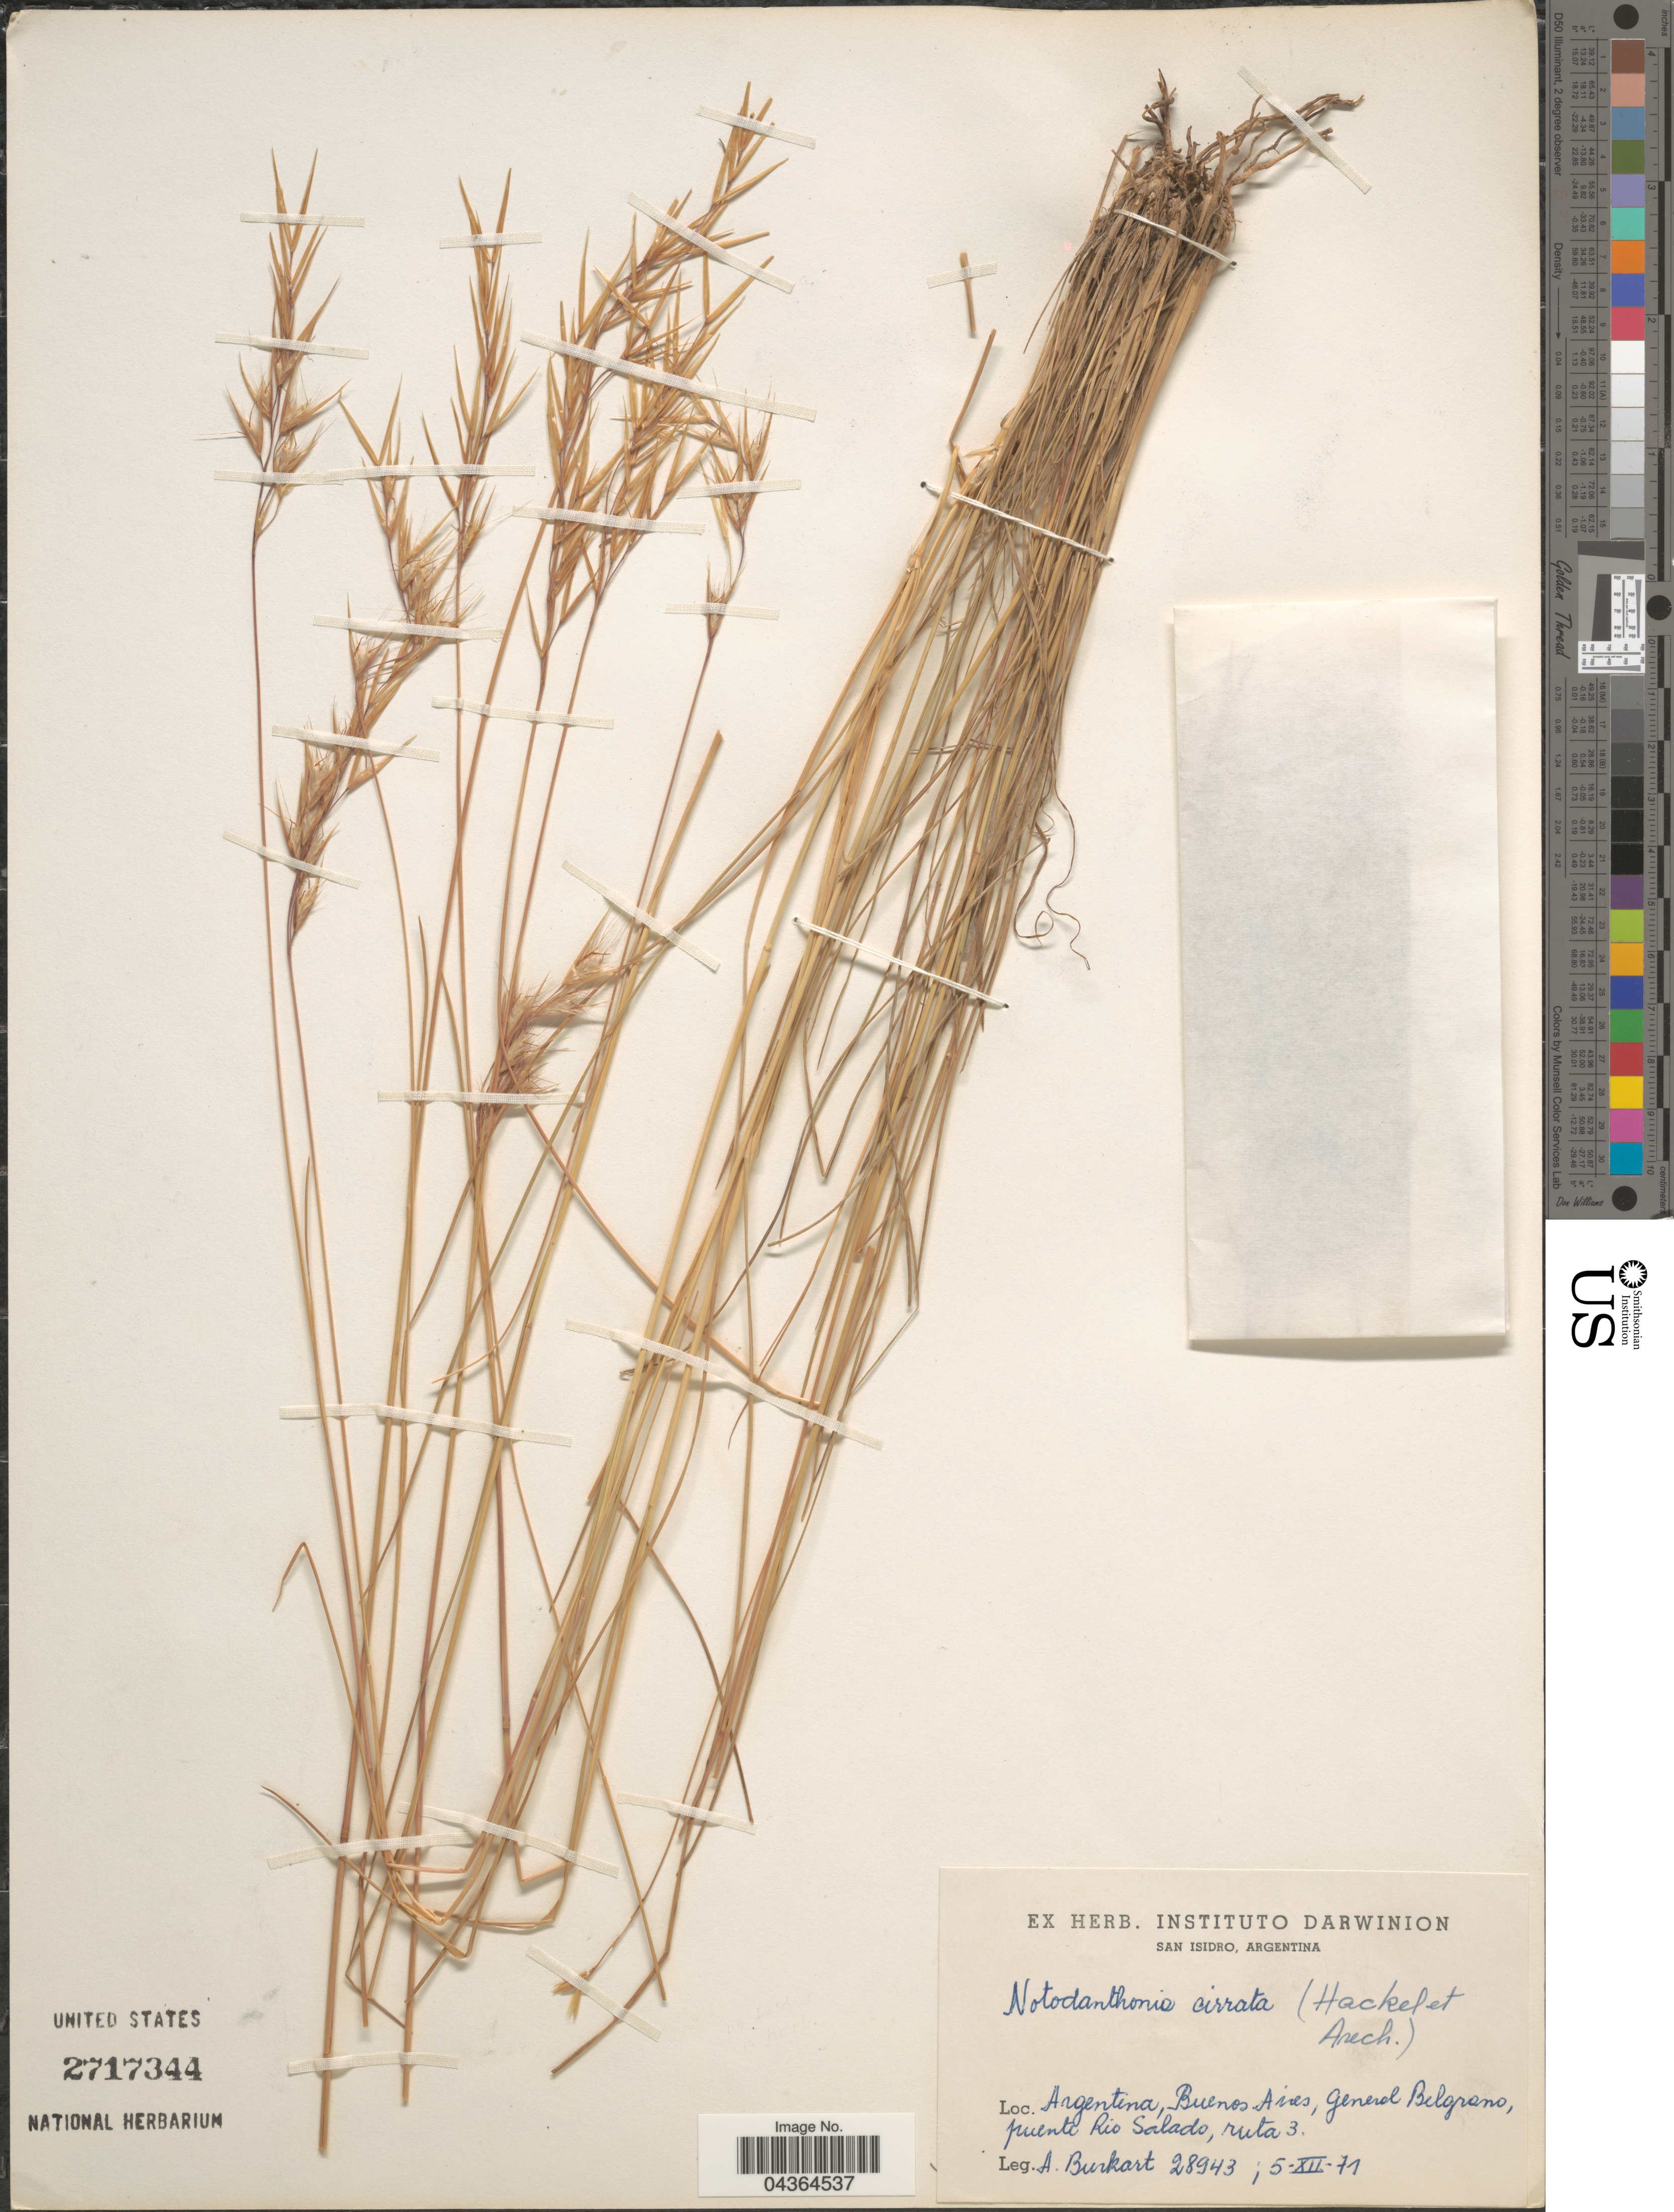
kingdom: Plantae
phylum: Tracheophyta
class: Liliopsida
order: Poales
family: Poaceae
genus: Danthonia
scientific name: Danthonia cirrata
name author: Hack. & Arechav.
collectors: A. E. Burkart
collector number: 28943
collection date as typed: Transcribed d/m/y: 5/12/71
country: Argentina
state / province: Buenos Aires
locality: General Belgrano, puente Rio Salado, ruta 3.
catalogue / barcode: US 2717344